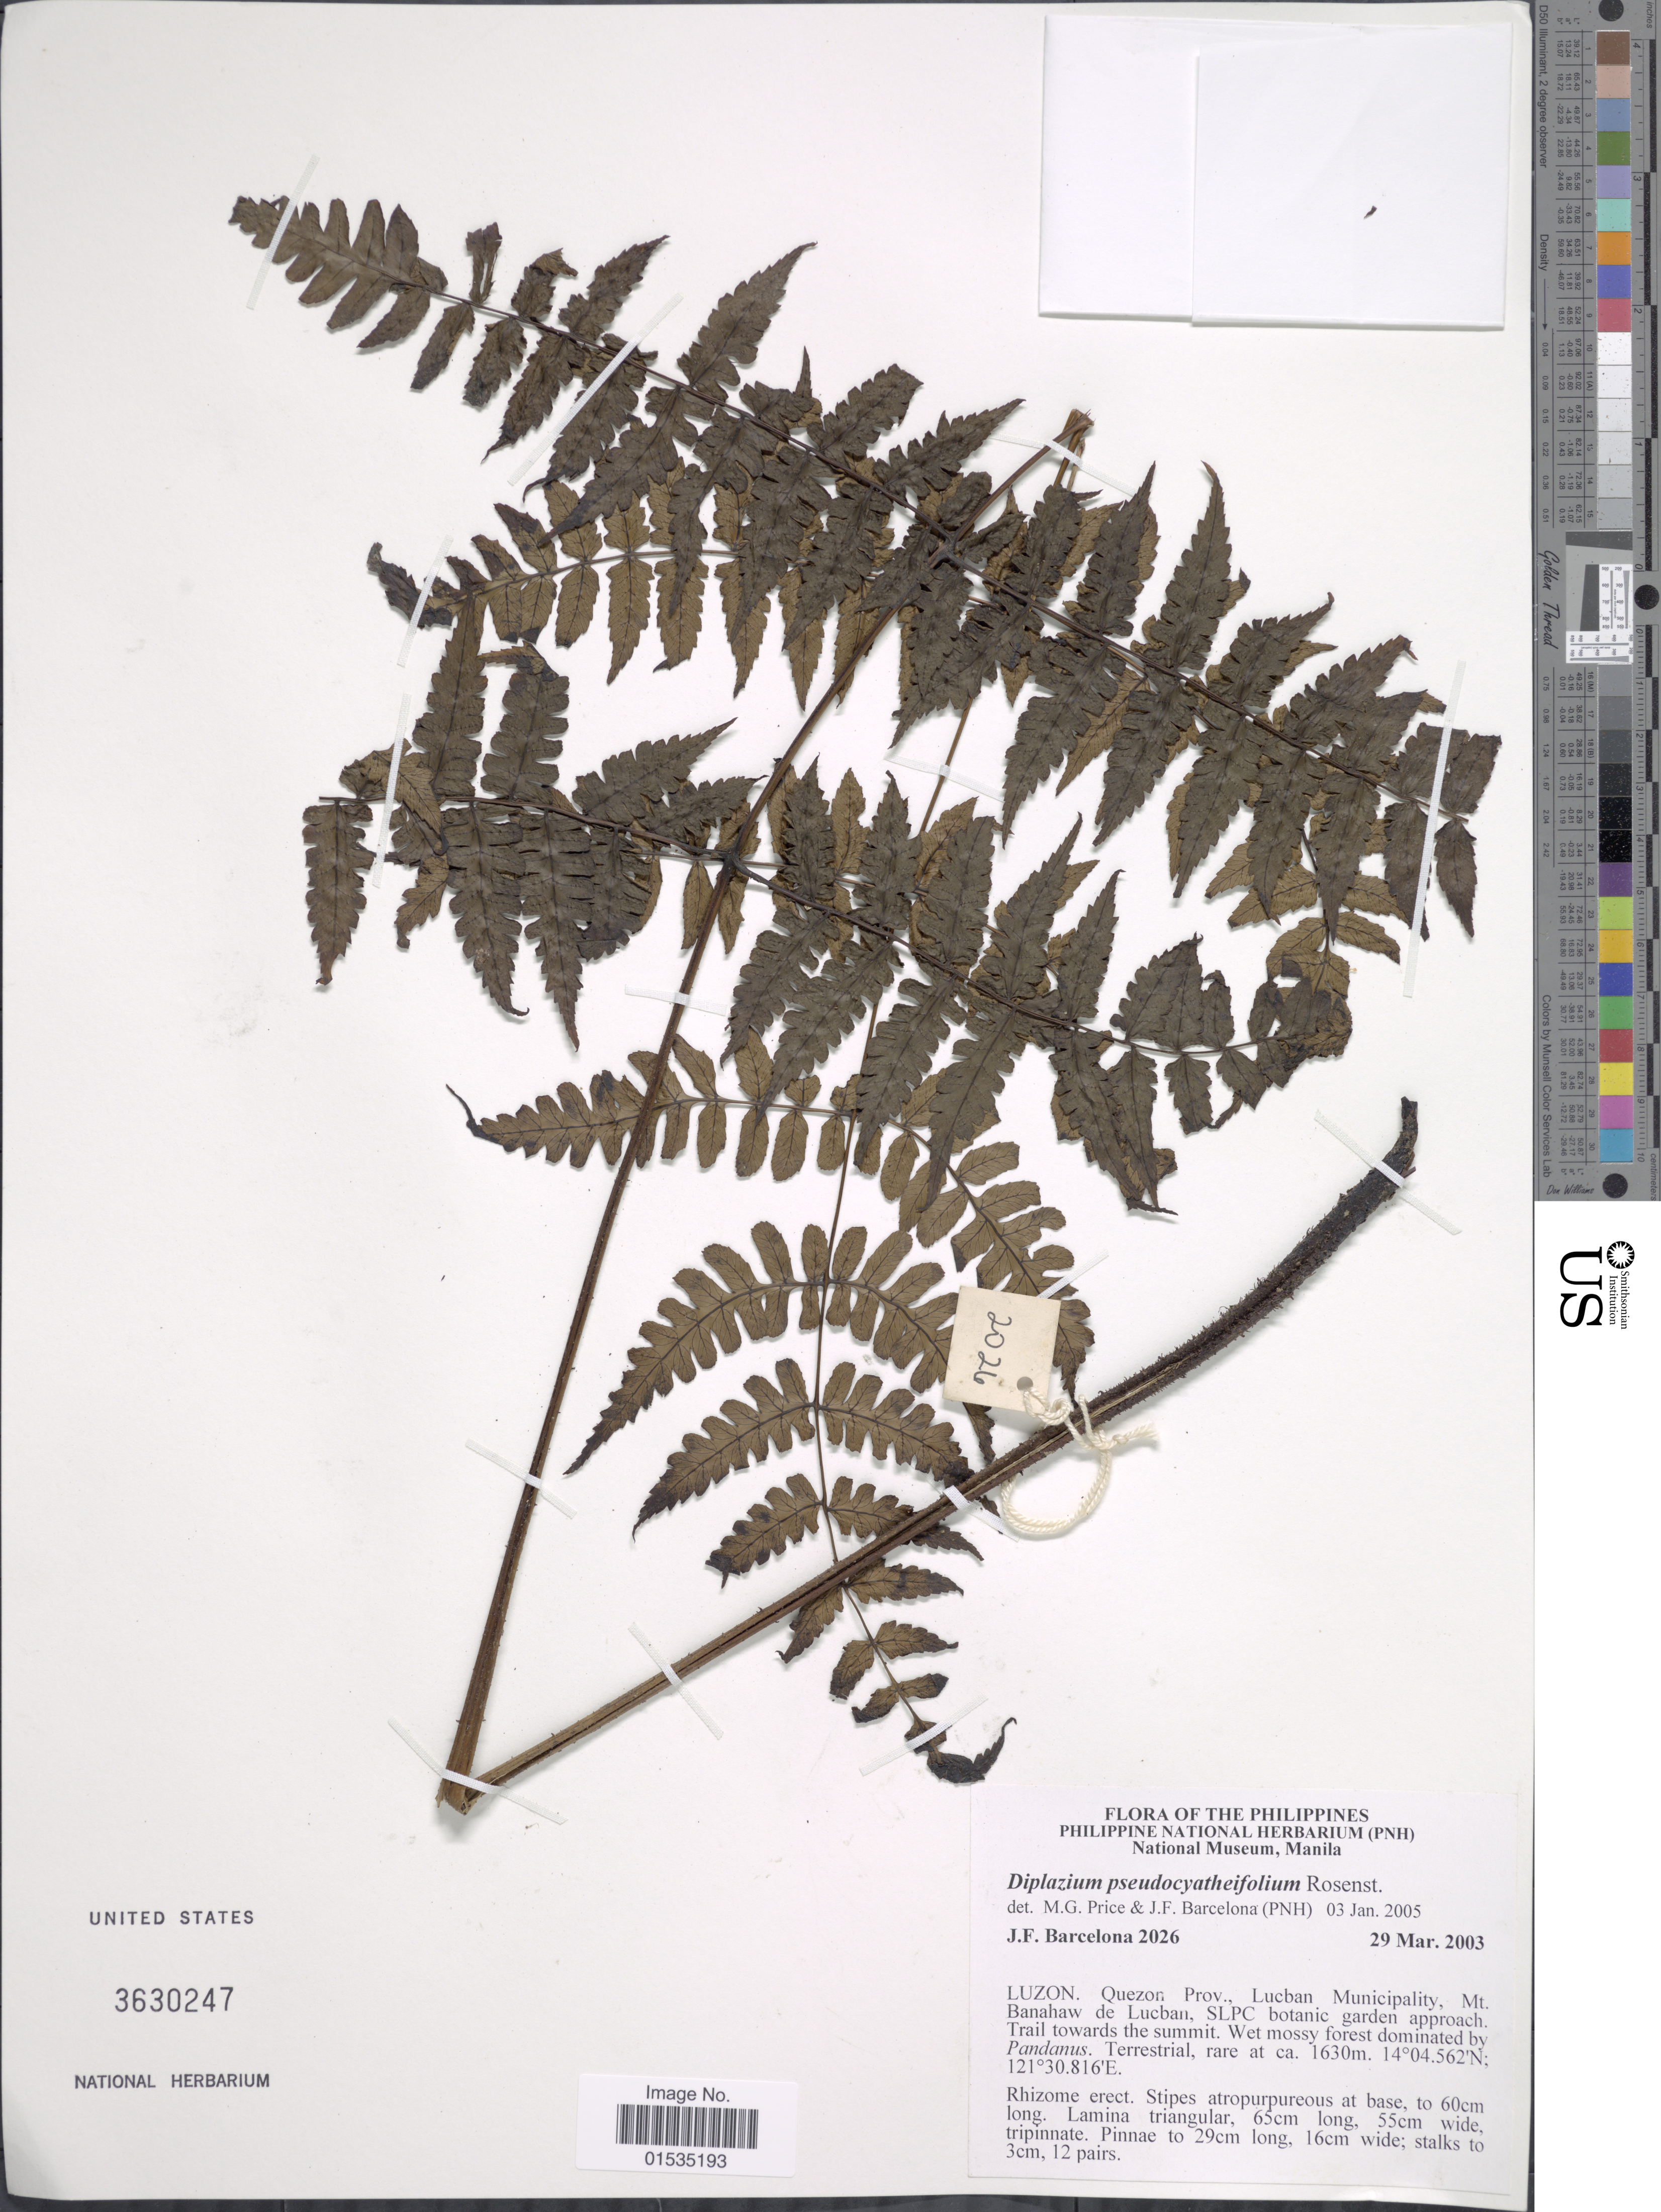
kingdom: Plantae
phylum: Tracheophyta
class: Polypodiopsida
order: Polypodiales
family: Athyriaceae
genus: Diplazium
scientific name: Diplazium pseudocyatheifolium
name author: Rosenst.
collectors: J. F. Barcelona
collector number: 2026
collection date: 2003-03-29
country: Philippines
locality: Luzon, Quezon Prov., Lucban Municipality, Mt. Banahaw de Lucban, SLPC botanic garden approach, Trail towards the summit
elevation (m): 1630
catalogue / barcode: US 3630247